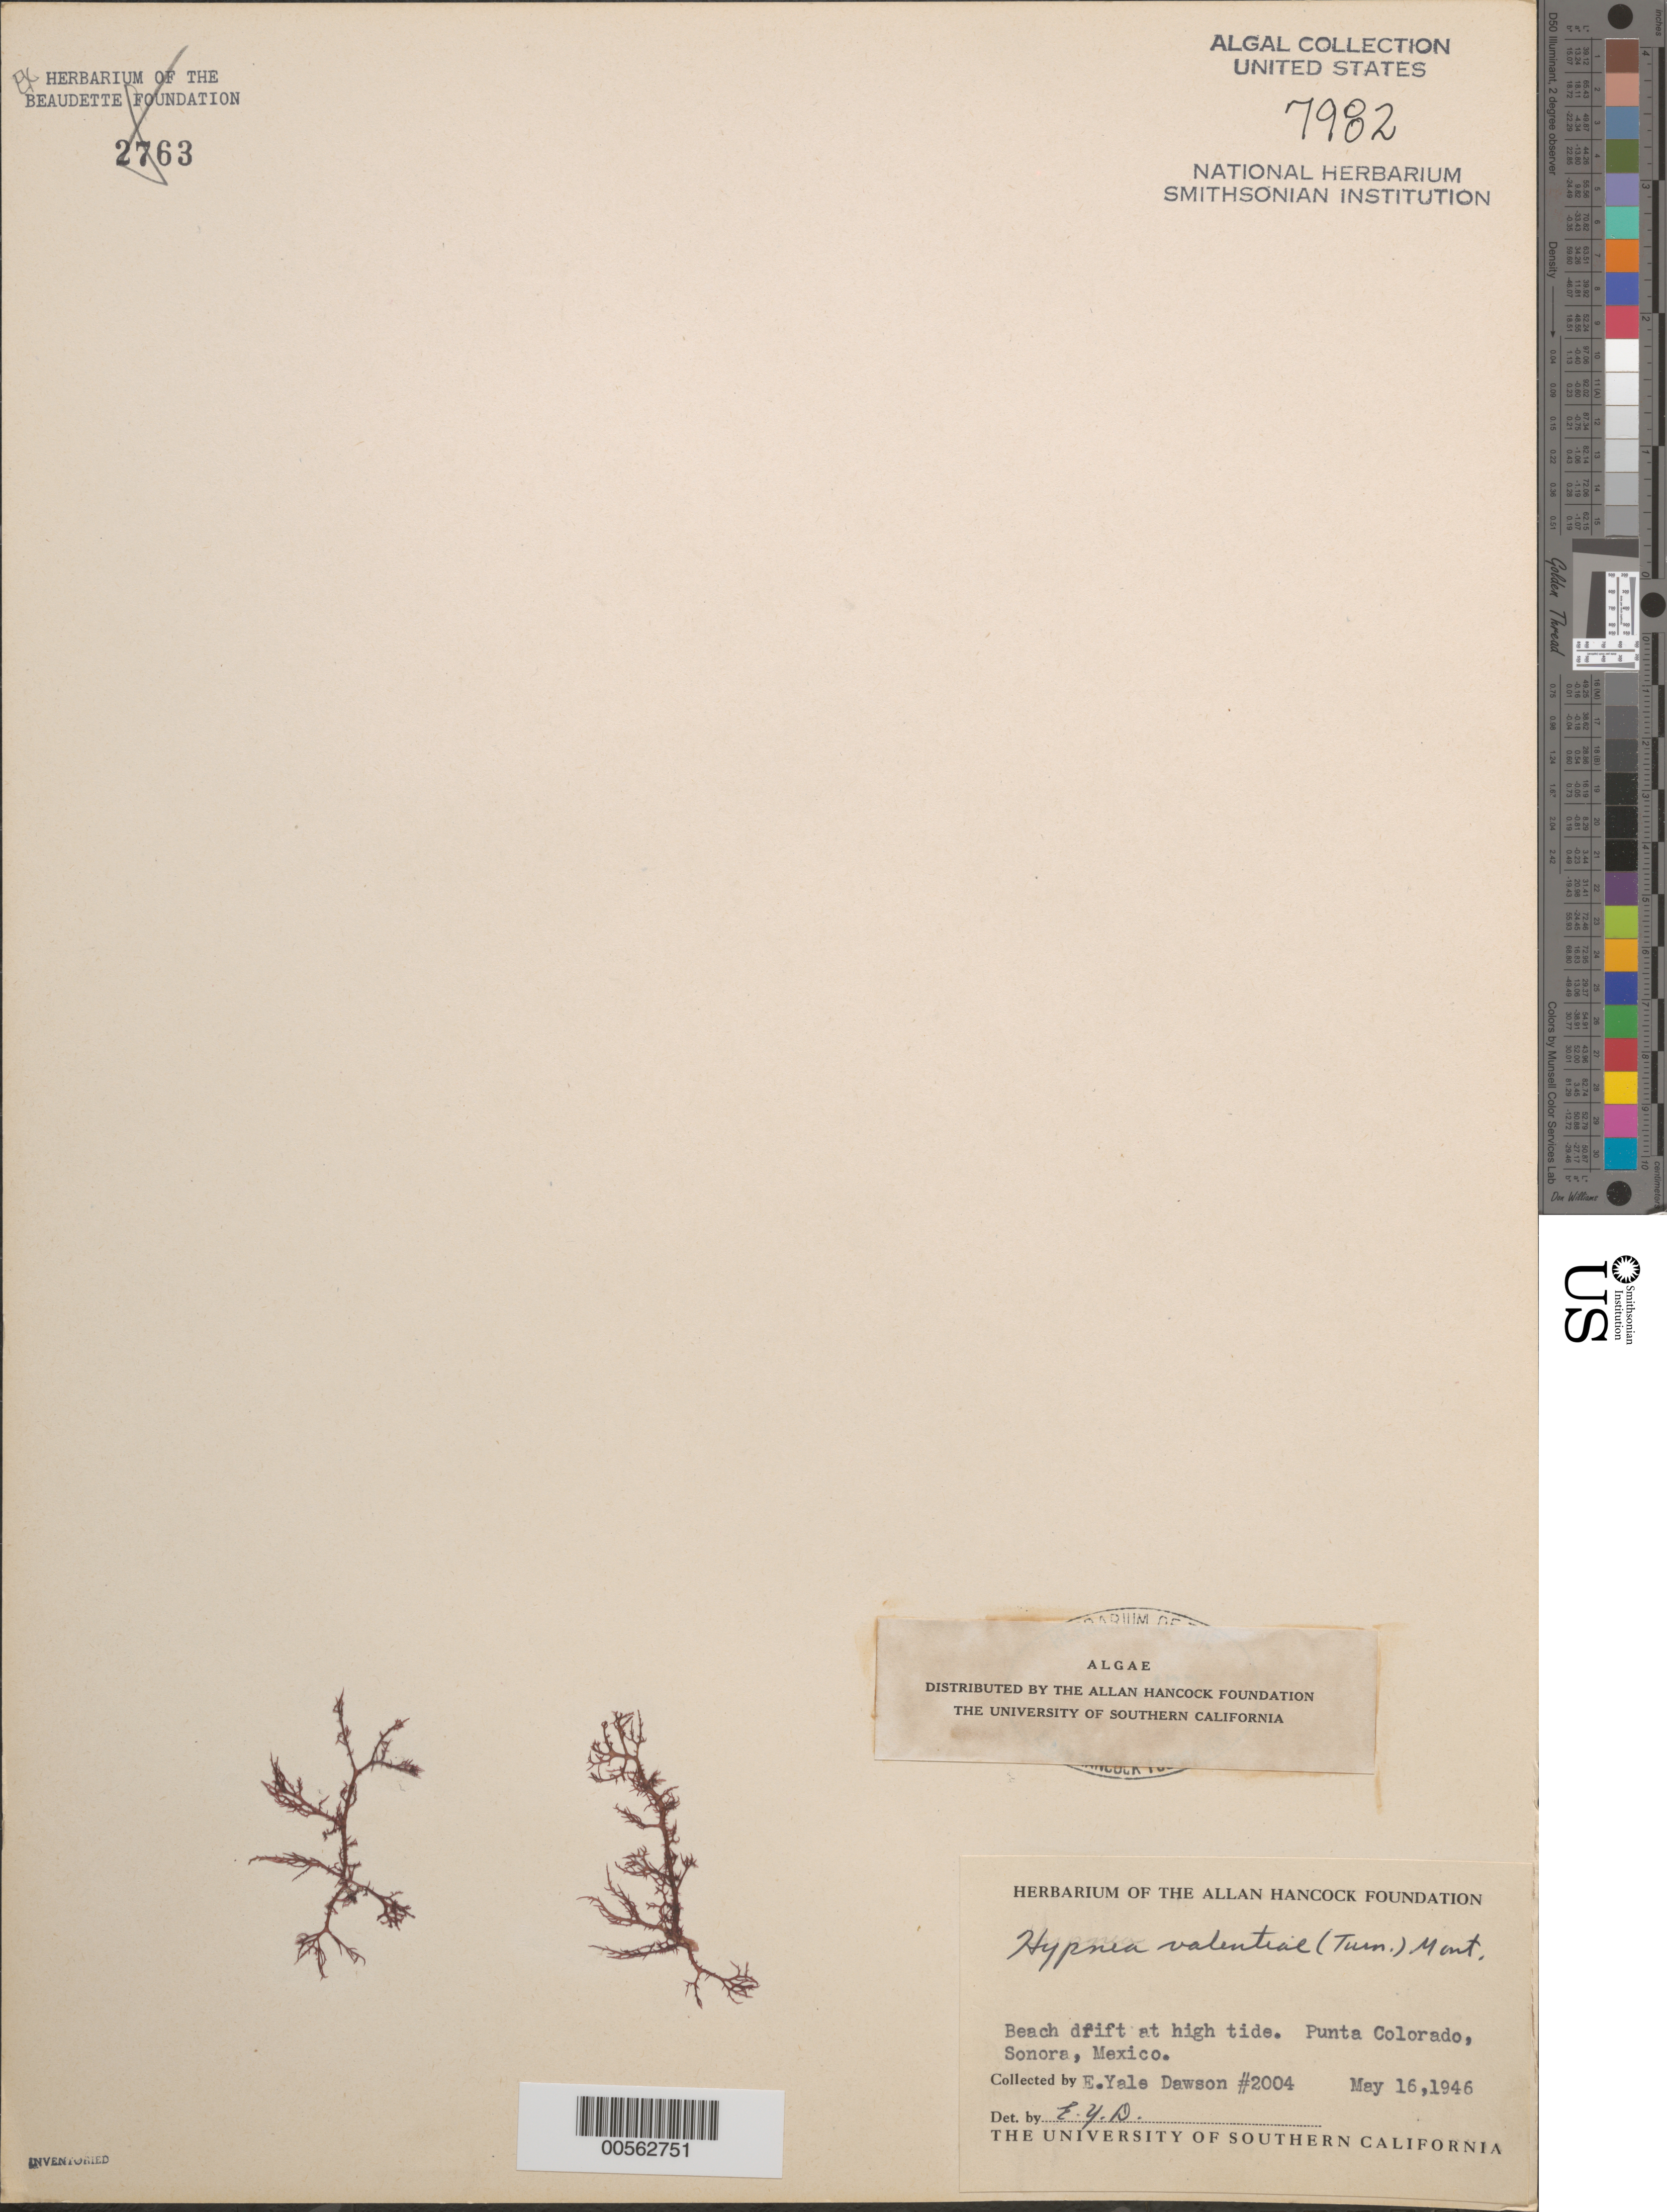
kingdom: Plantae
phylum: Rhodophyta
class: Florideophyceae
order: Gigartinales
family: Cystocloniaceae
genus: Hypnea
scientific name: Hypnea valentiae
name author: (Turner) Mont.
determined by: Dawson, E. Y.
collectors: E. Y. Dawson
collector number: EYD 2004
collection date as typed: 16 May 1946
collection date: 1946-05-16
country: Mexico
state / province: Sonora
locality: Punta Colorado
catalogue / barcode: US 7982